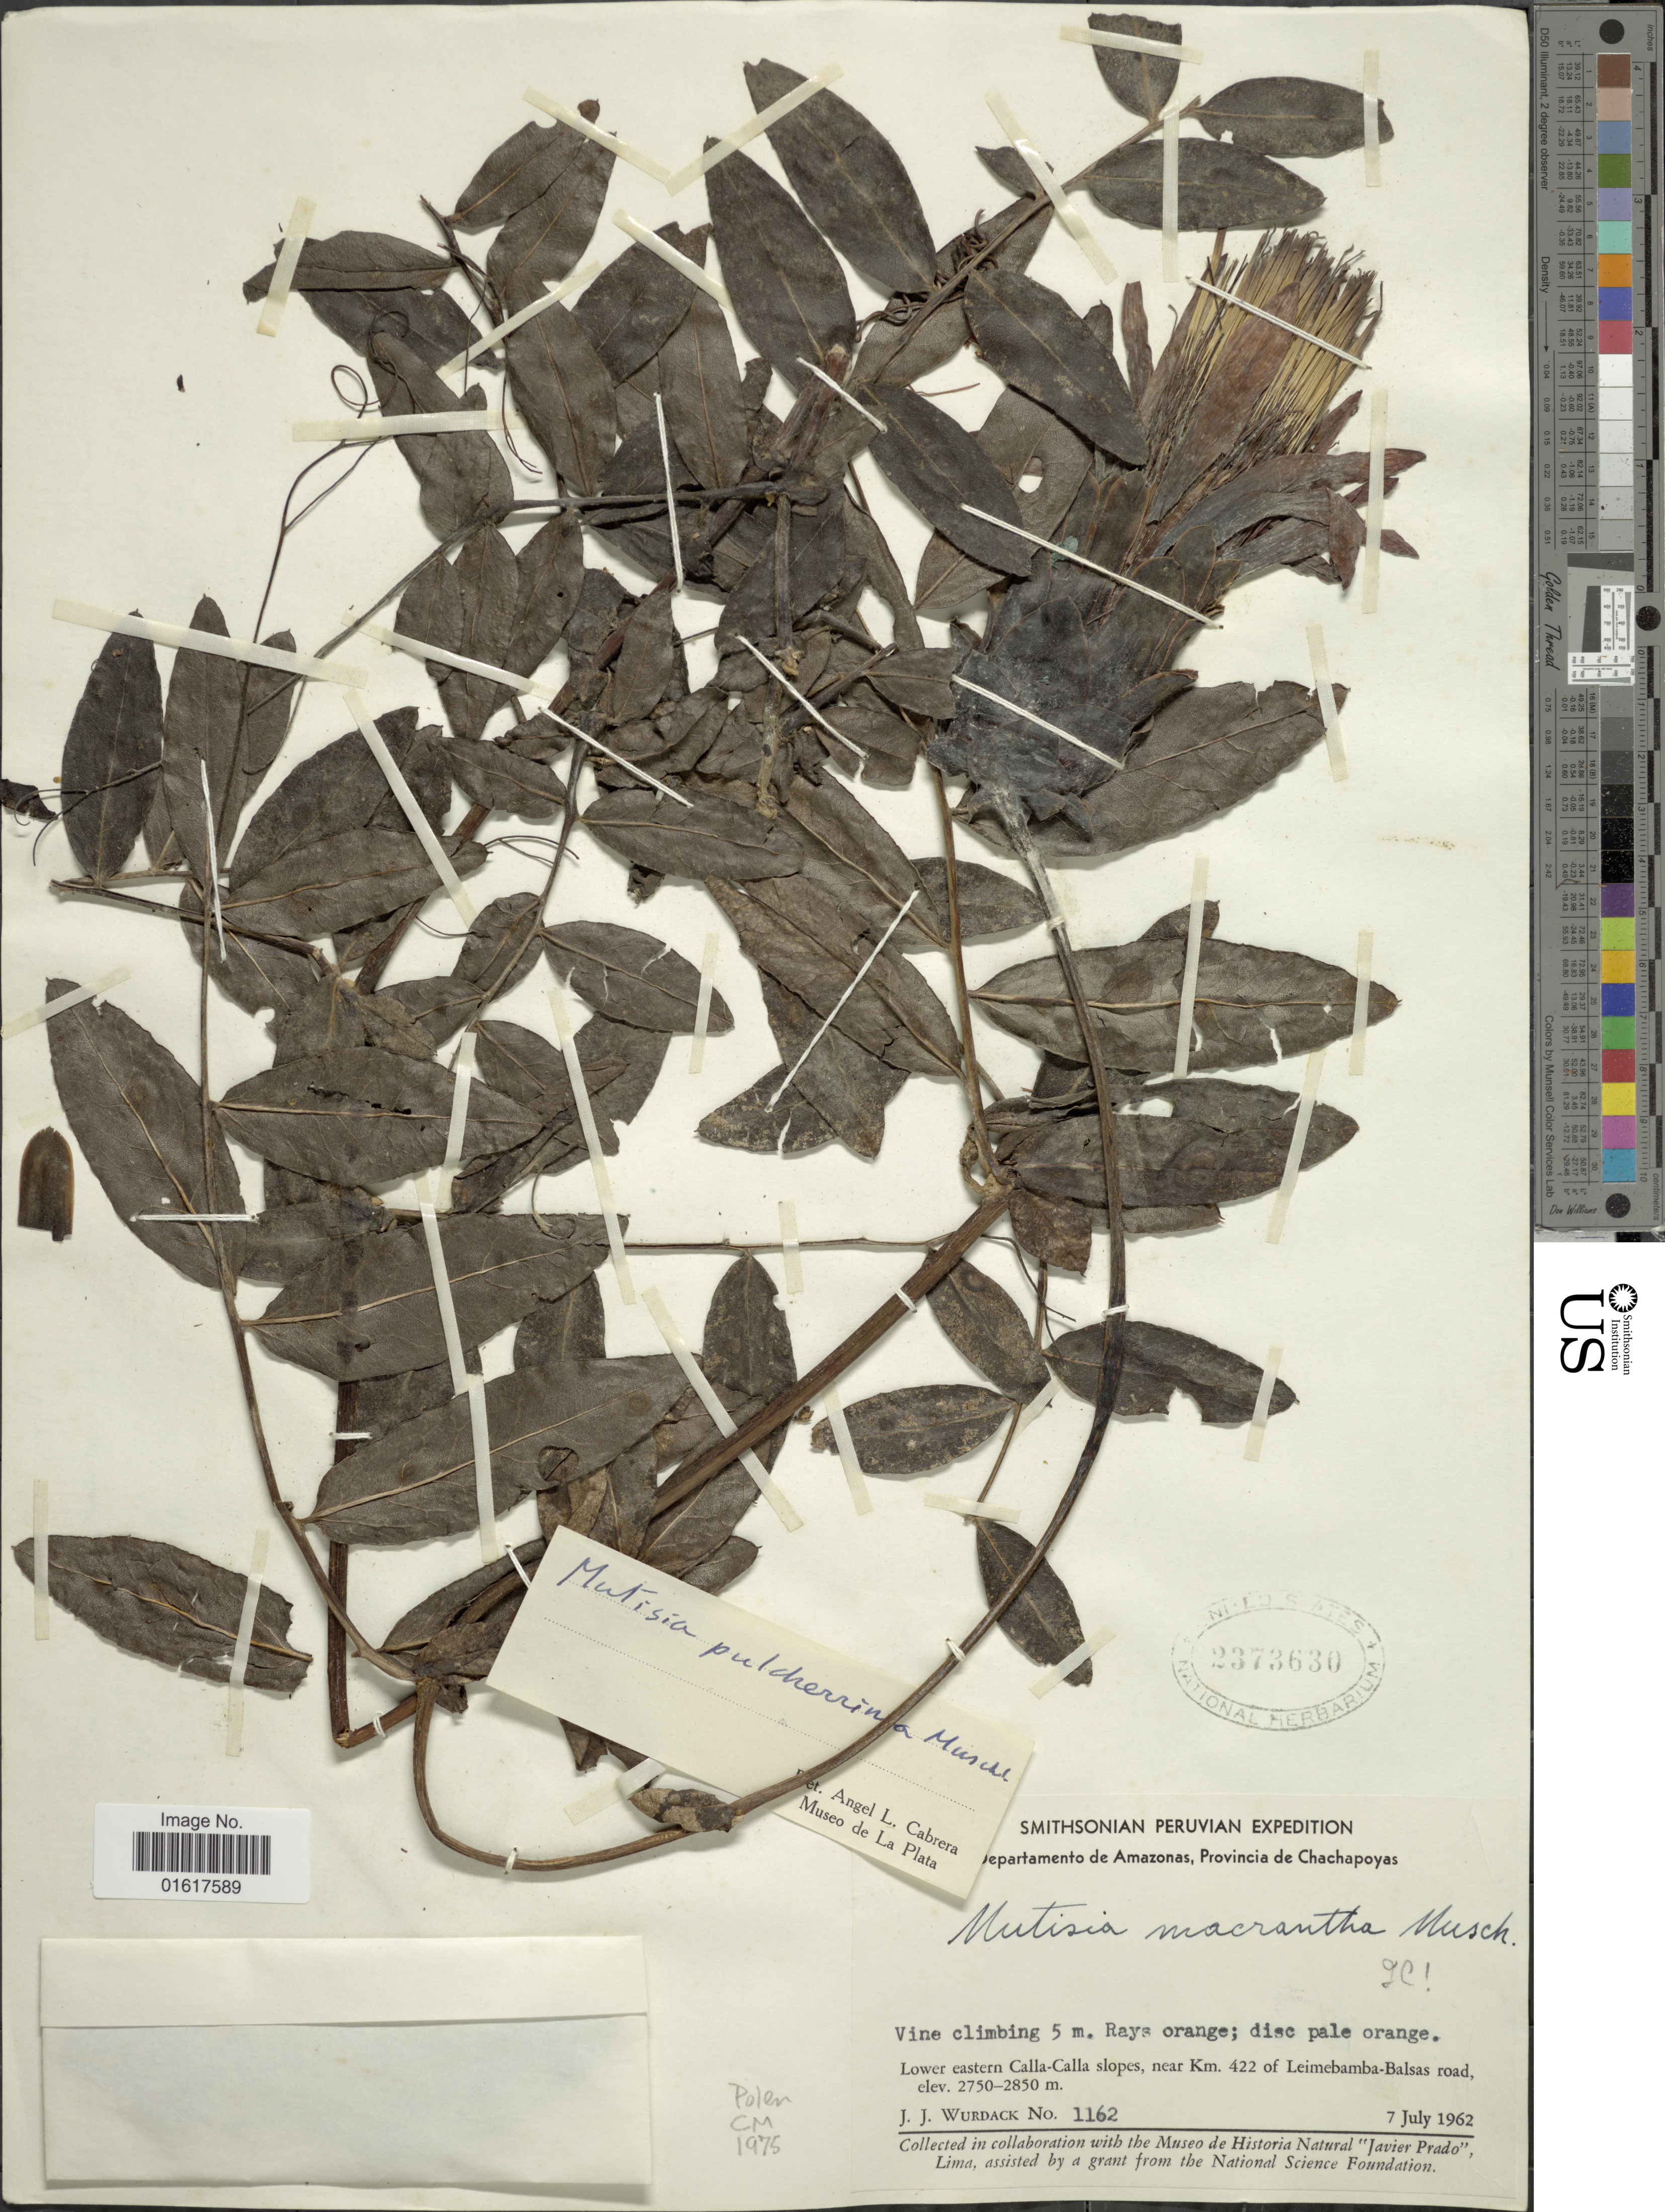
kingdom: Plantae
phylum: Tracheophyta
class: Magnoliopsida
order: Asterales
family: Asteraceae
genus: Mutisia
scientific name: Mutisia pulcherrima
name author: Muschl.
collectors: J. J. Wurdack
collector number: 1162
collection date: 1962-07-07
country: Peru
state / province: Amazonas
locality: Province de Chachapoyas. Lower eastern Calla-Calla slopes, near Km. 422 of Leimebamba-Balsas road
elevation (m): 2750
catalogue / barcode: US 2373630